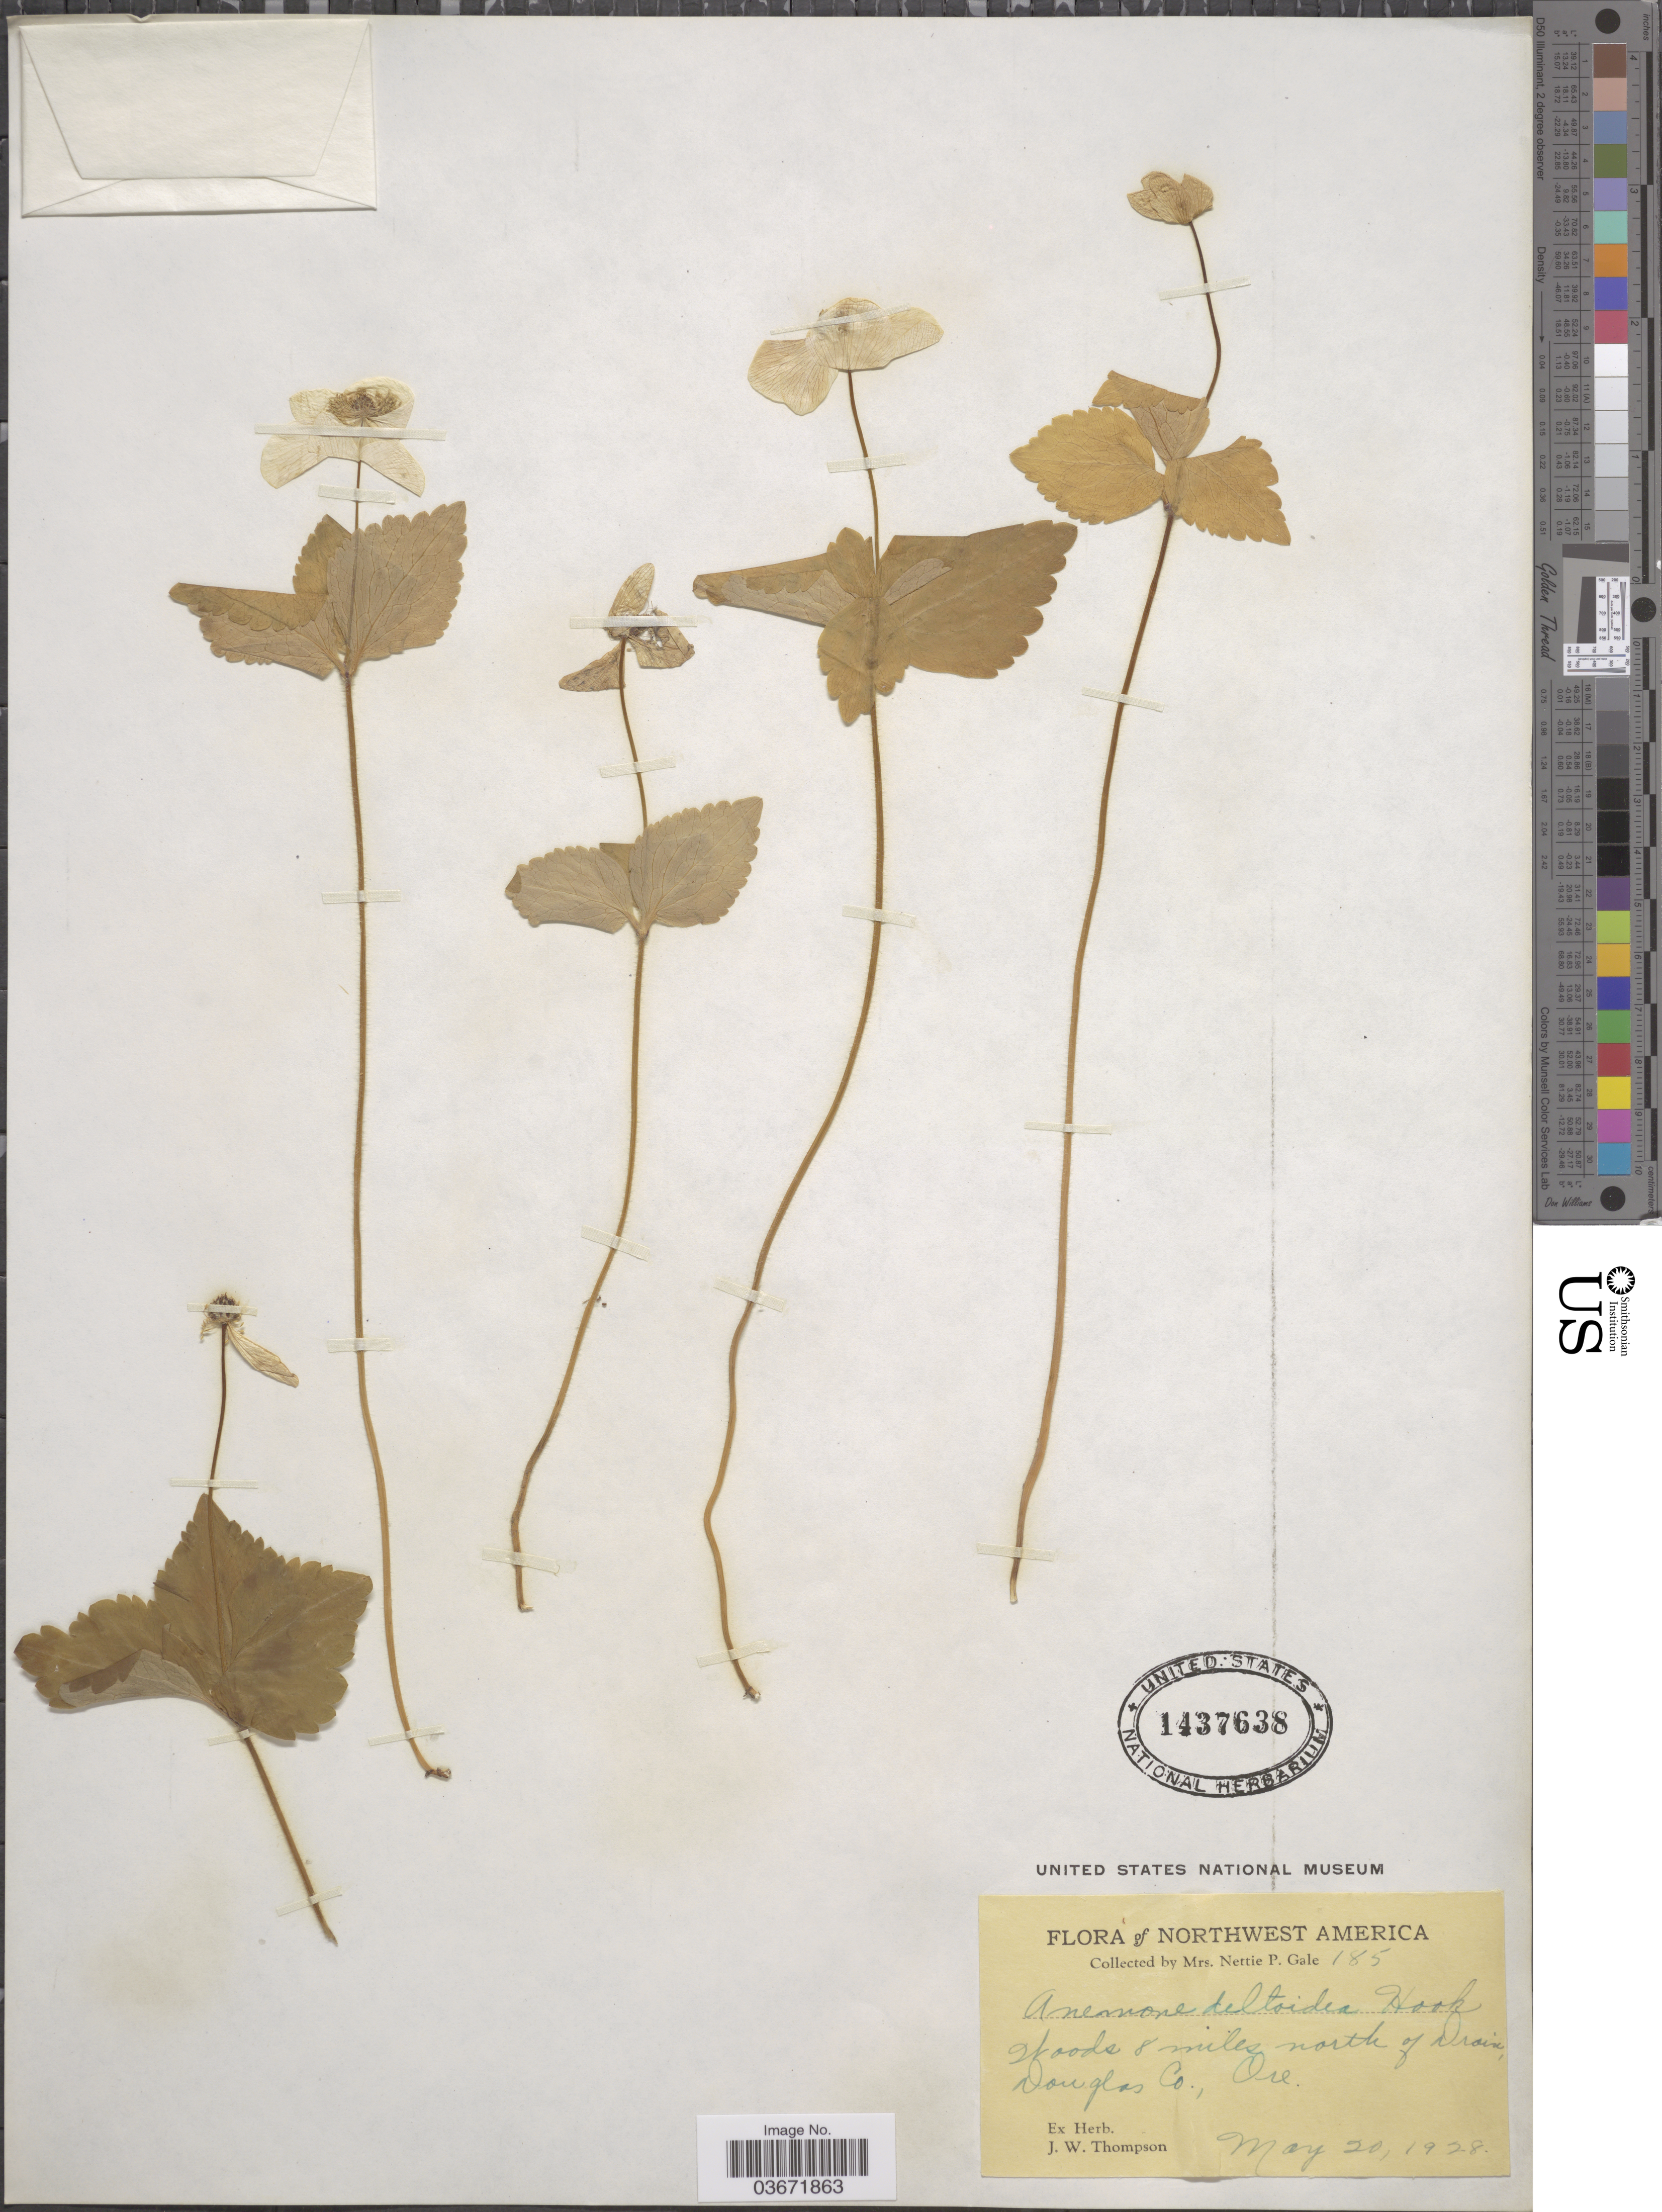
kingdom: Plantae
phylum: Tracheophyta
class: Magnoliopsida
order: Ranunculales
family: Ranunculaceae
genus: Anemone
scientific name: Anemone deltoidea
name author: Douglas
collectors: N. Gale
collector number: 185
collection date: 1928-05-20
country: United States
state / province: Oregon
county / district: Douglas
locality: Northwest America. Woods 8 miles north of Drain, Douglas Co.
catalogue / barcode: US 1437638